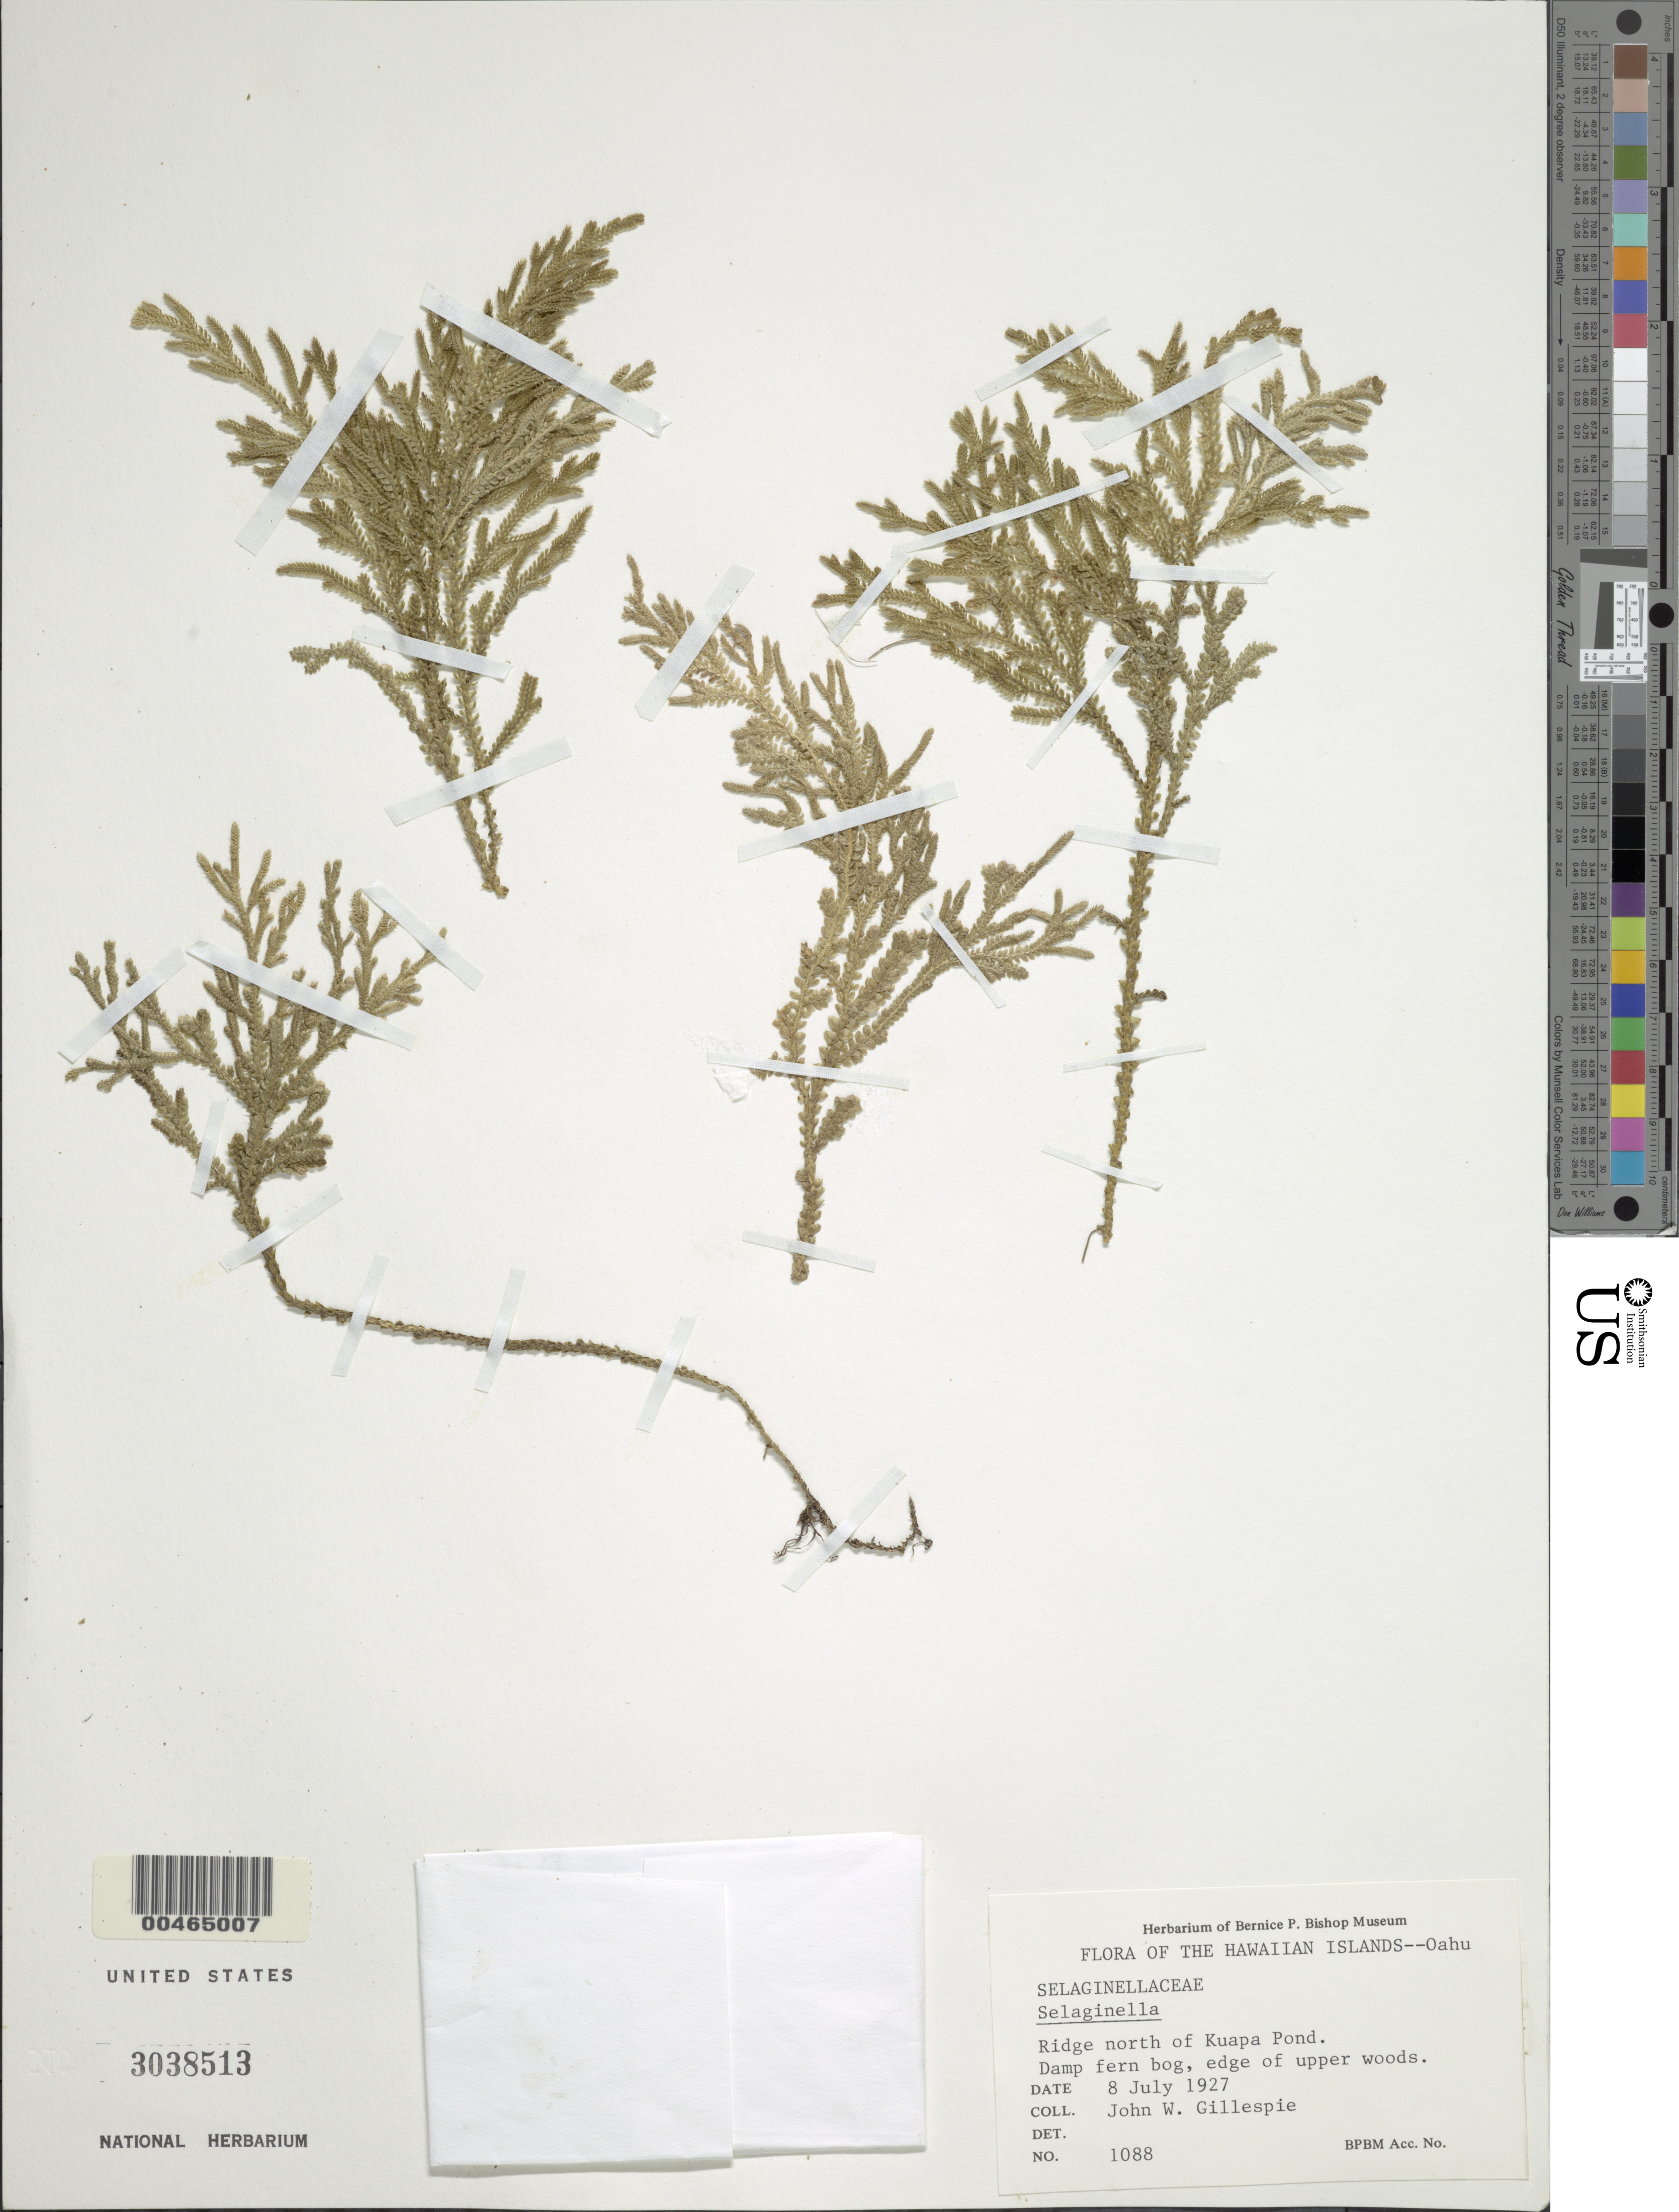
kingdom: Plantae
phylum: Tracheophyta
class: Lycopodiopsida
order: Selaginellales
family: Selaginellaceae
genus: Selaginella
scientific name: Selaginella arbuscula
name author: (Kualf.) Spring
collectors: J. W. Gillespie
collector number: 1088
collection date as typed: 8 Jul 1927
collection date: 1927-07-08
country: United States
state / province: Hawaii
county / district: Honolulu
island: Oahu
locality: Ridge N of Kuapa Pond, Oahu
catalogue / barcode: US 3038513